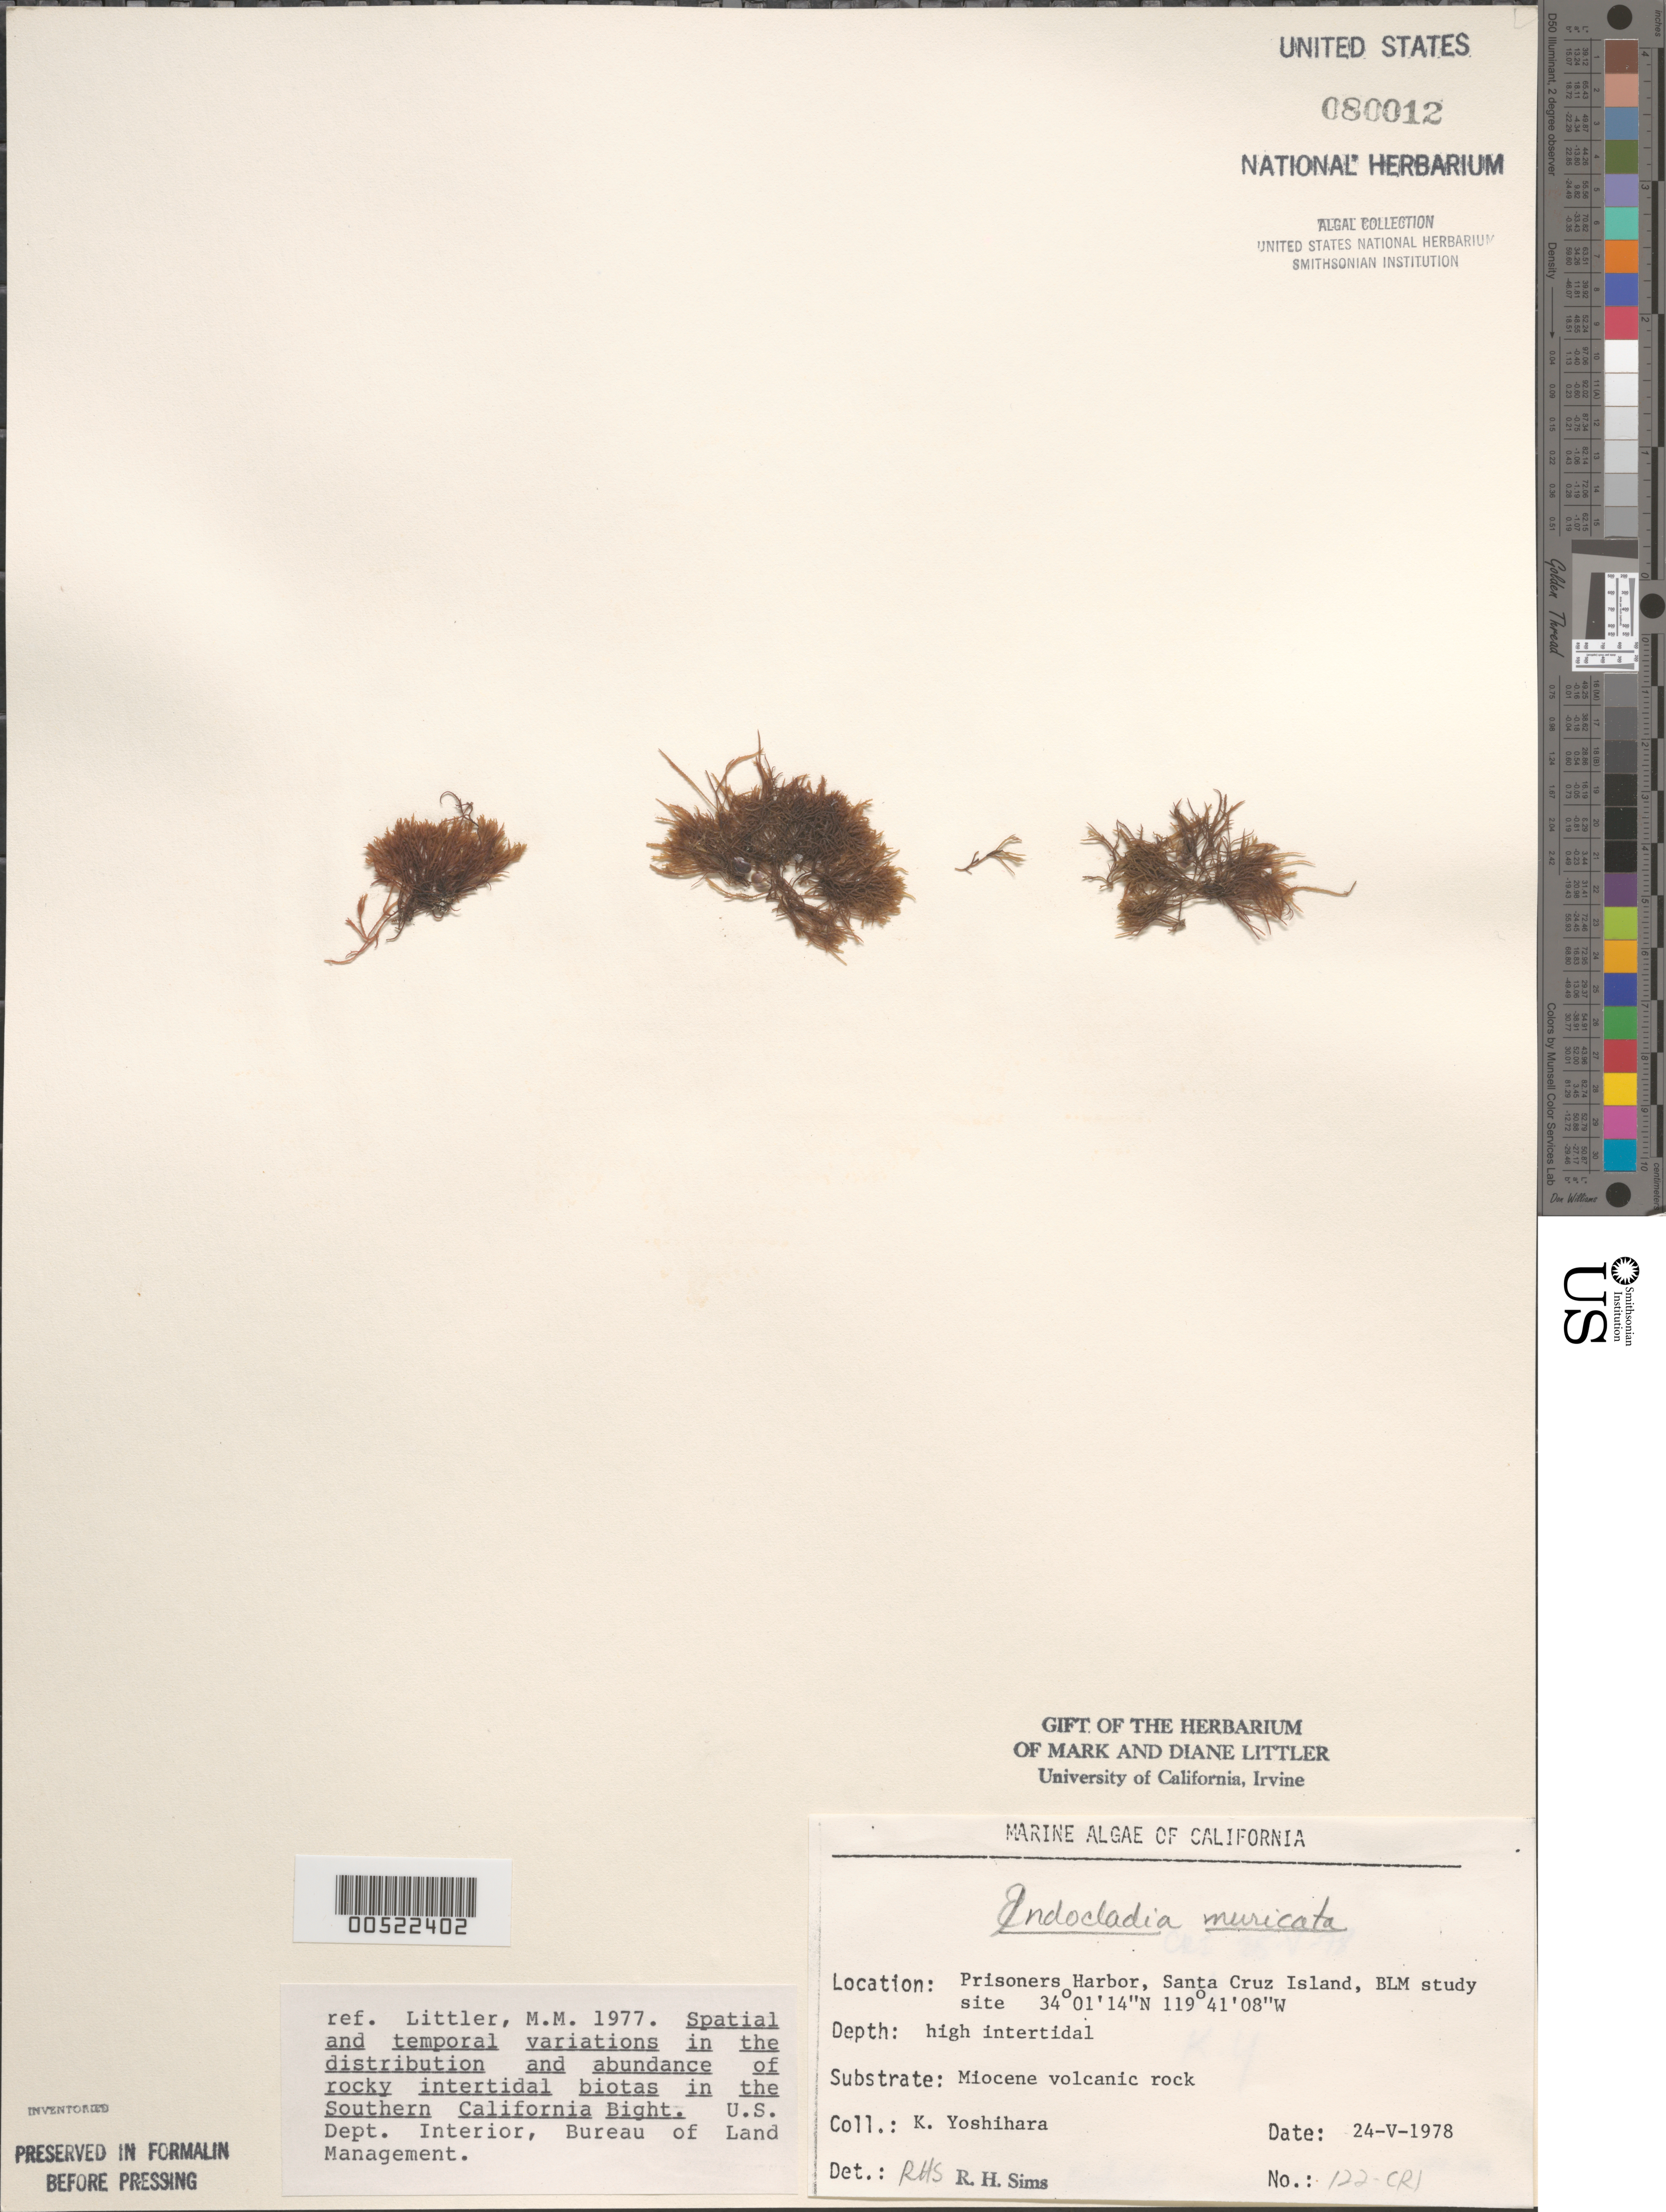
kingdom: Plantae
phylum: Rhodophyta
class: Florideophyceae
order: Gigartinales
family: Endocladiaceae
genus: Endocladia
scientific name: Endocladia muricata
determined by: Sims, Robert H.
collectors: K. Yoshihara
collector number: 122-cri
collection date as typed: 24 May 1978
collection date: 1978-05-24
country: United States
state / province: California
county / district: Santa Barbara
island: Santa Cruz Island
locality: Prisoners Harbor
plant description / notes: BLM-SOCALBIGHT Rocky Intertidal Survey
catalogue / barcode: US 80012